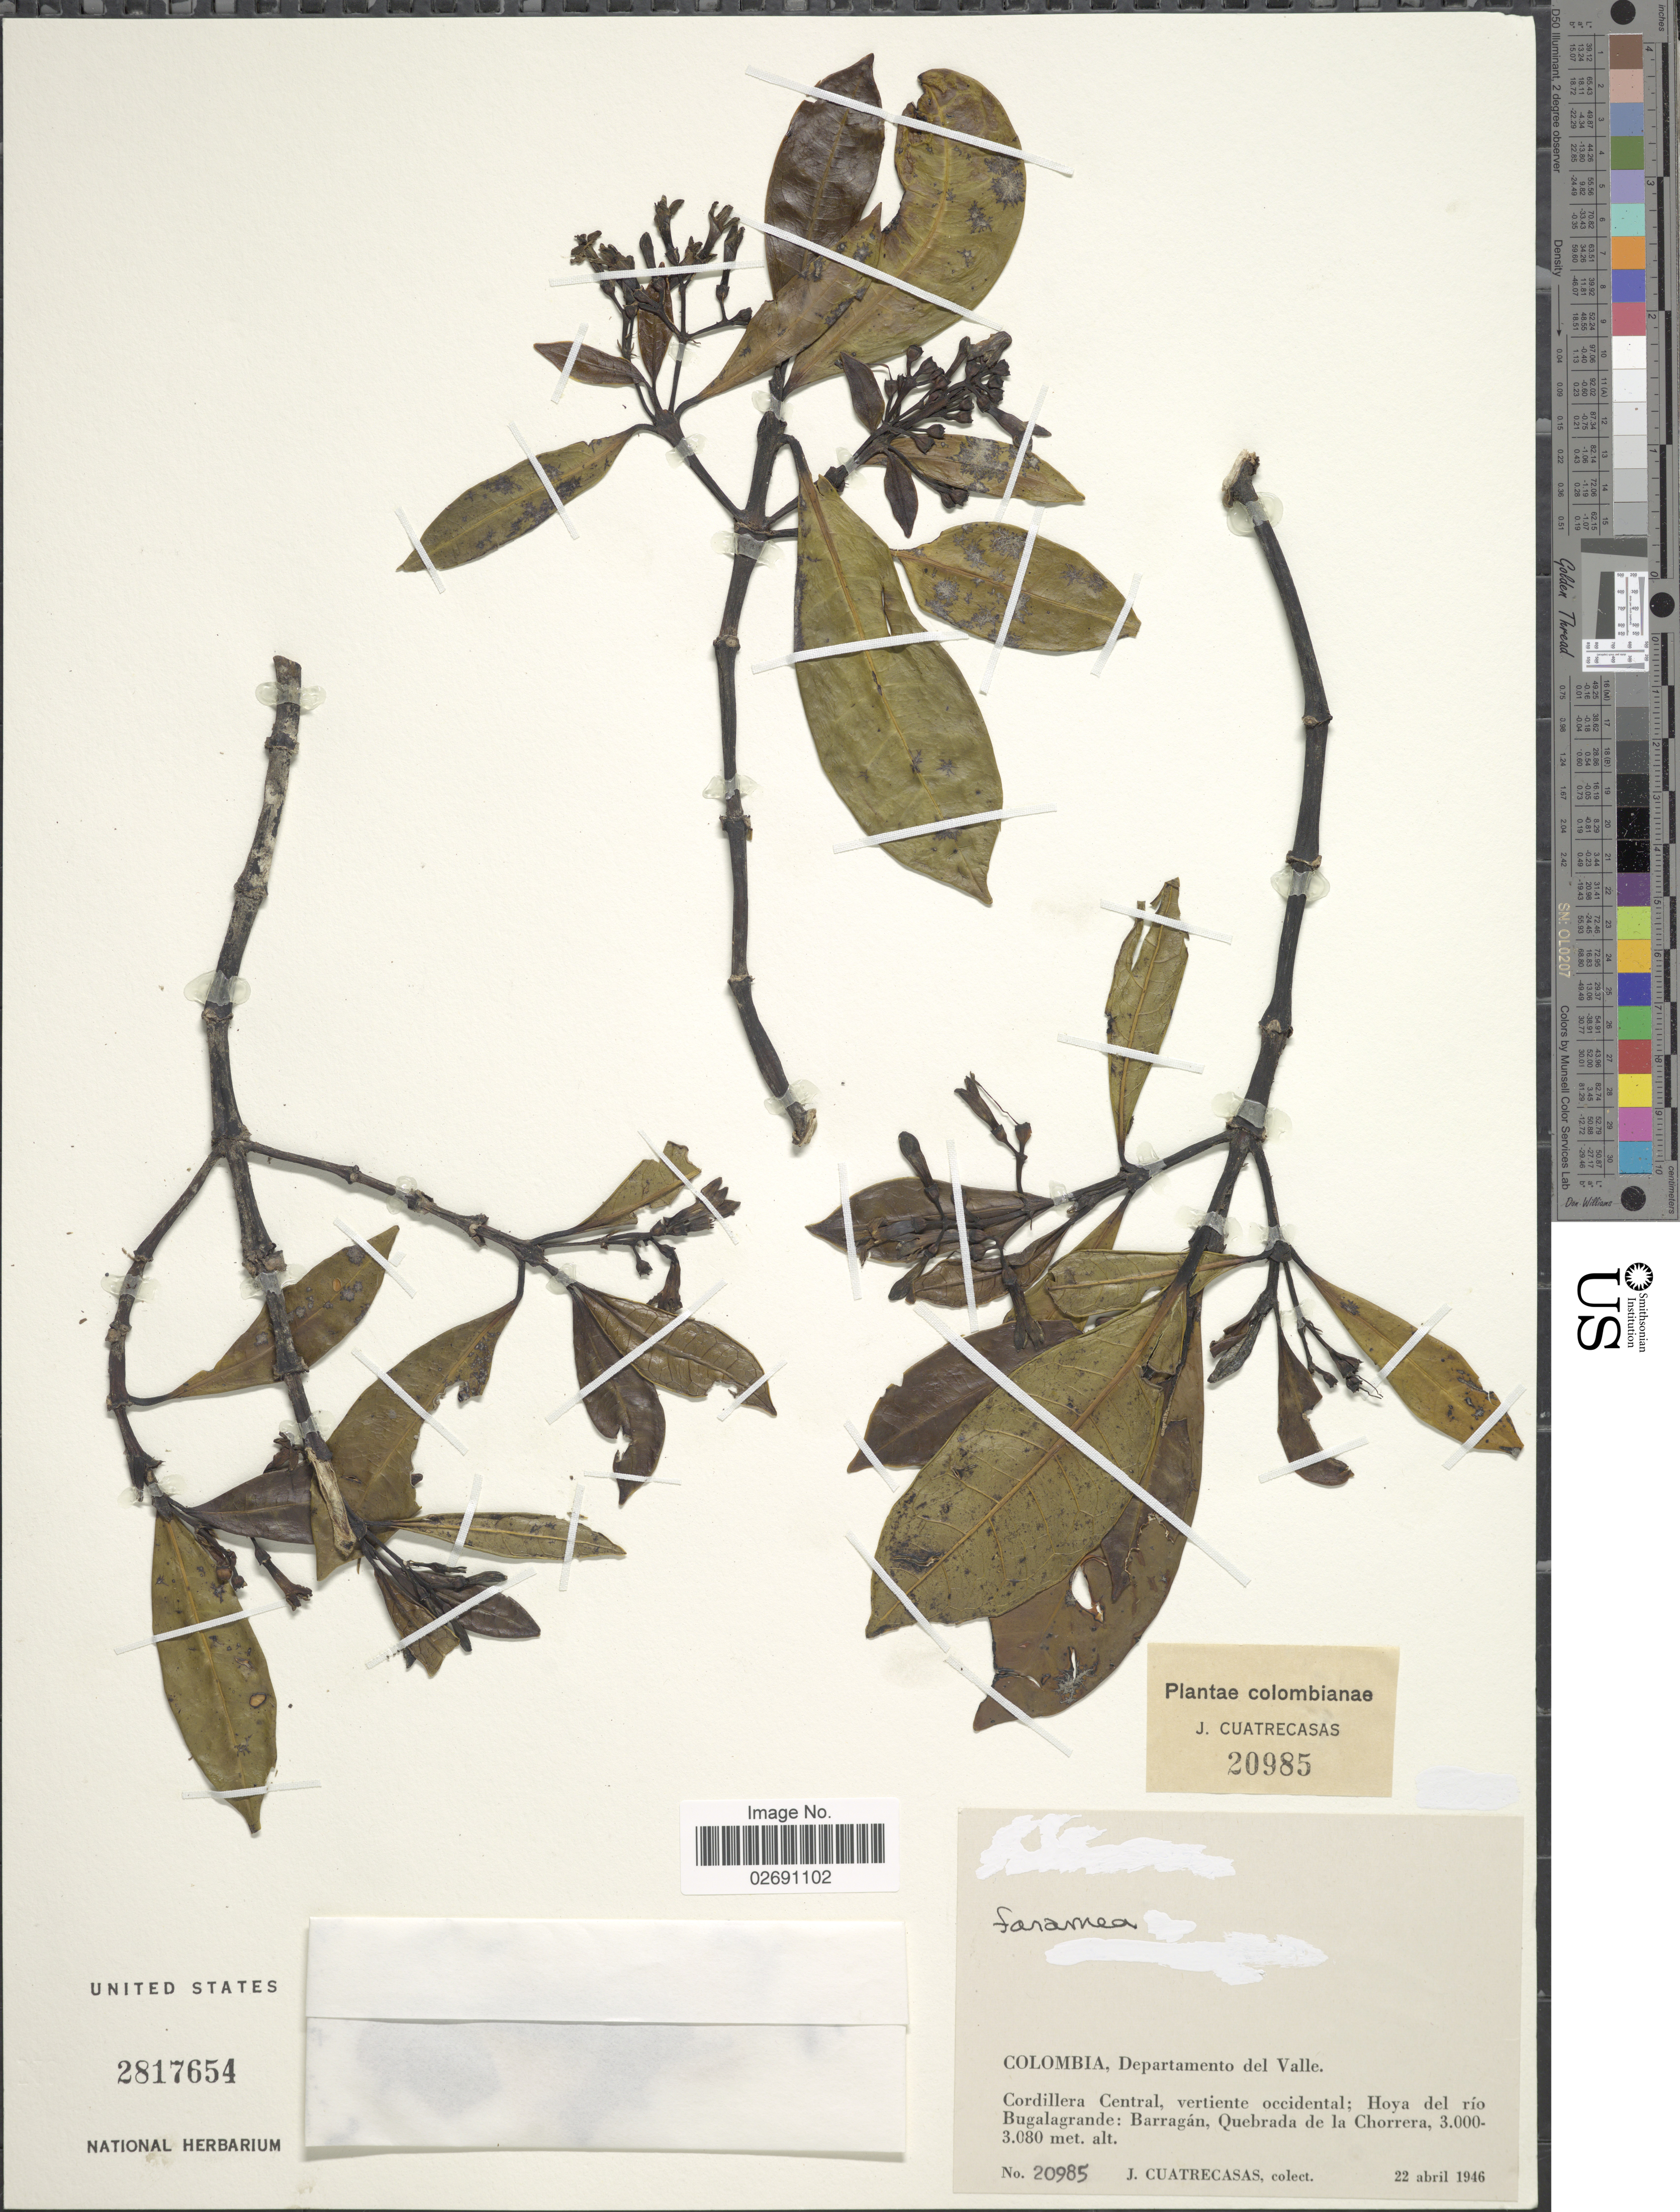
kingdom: Plantae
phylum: Tracheophyta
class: Magnoliopsida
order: Gentianales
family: Rubiaceae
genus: Faramea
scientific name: Faramea sp.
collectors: J. Cuatrecasas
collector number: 20985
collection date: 1946-04-22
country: Colombia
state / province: Valle del Cauca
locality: Departamento del Valle, Cordillera Central, vertiente occidental; Hoya del rio Bugalagrande:Barragan, Quebrada de la Chorrera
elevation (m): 3000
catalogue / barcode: US 2817654